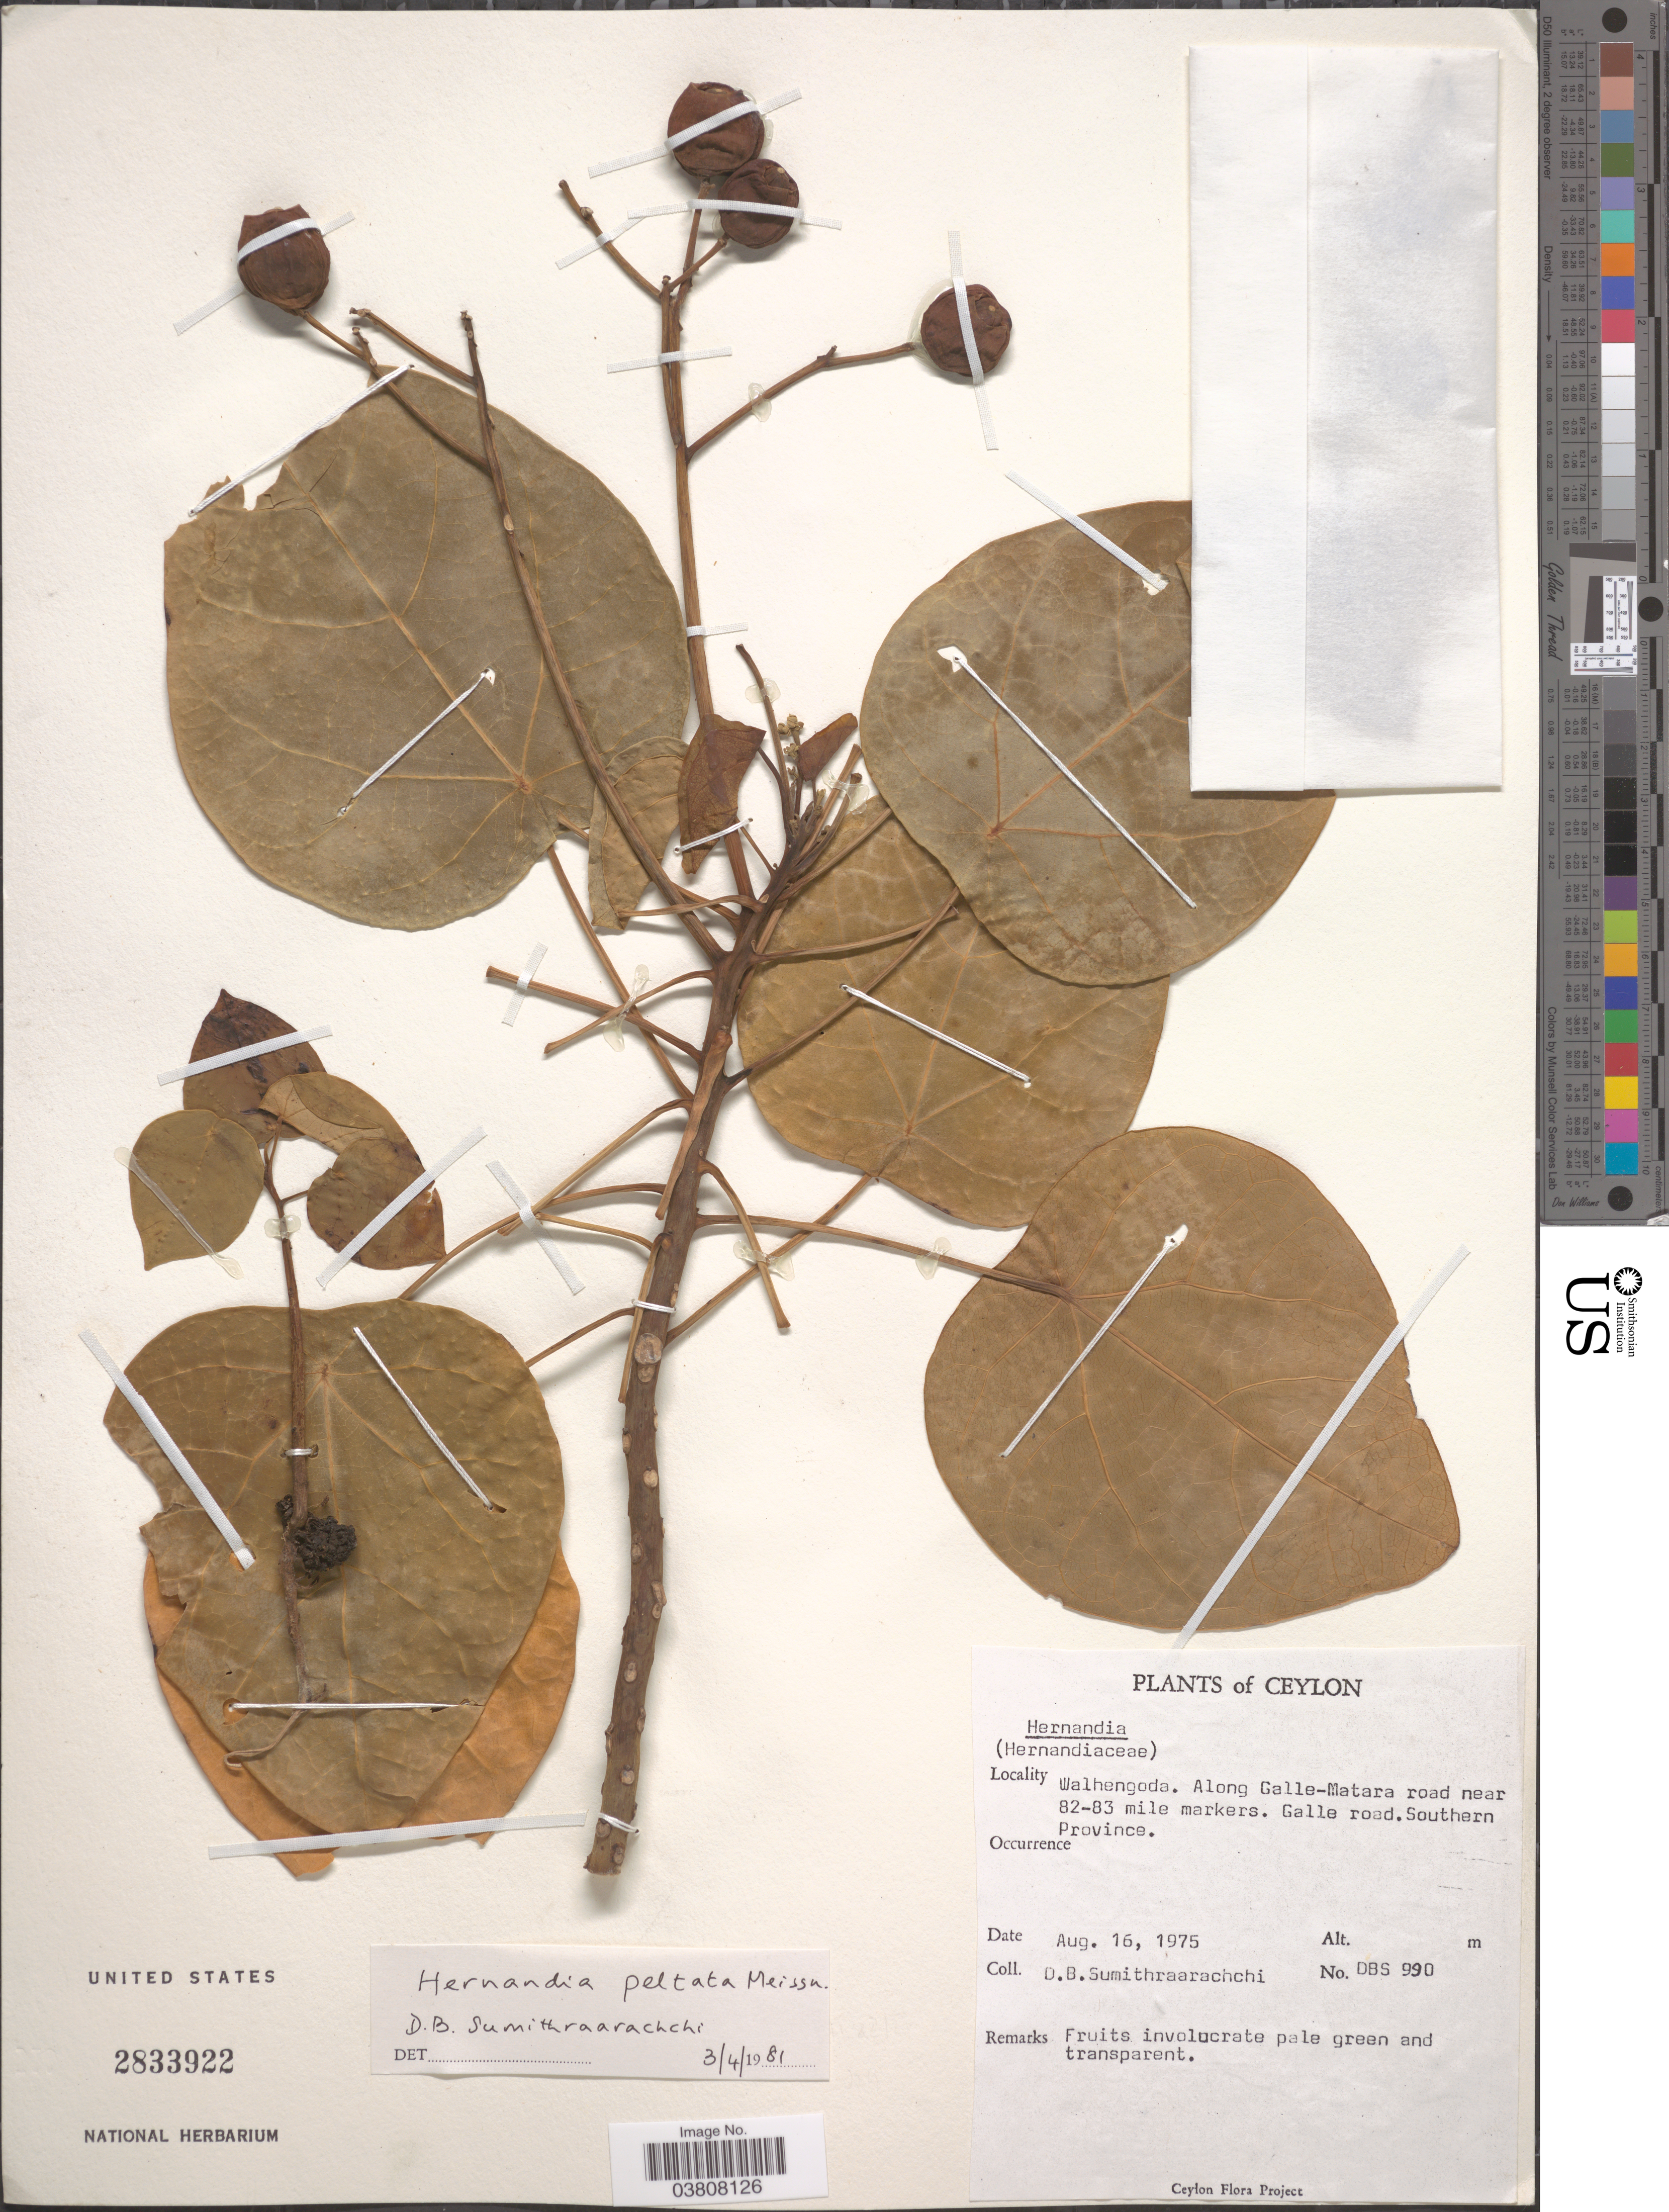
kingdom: Plantae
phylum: Tracheophyta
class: Magnoliopsida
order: Laurales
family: Hernandiaceae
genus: Hernandia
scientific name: Hernandia nymphaeifolia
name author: (C. Presl) Kubitzki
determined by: Strong, Mark T., (BOT), Smithsonian Institution - National Museum of Natural History (UNITED STATES)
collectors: D. B. Sumithraarachchi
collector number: DBS990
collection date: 1975-08-16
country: Sri Lanka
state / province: Southern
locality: Ceylon. Walhengoda. Along Galle-Matara road near 82-83 mile markers. Galle road. Southern Province.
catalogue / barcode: US 2833922